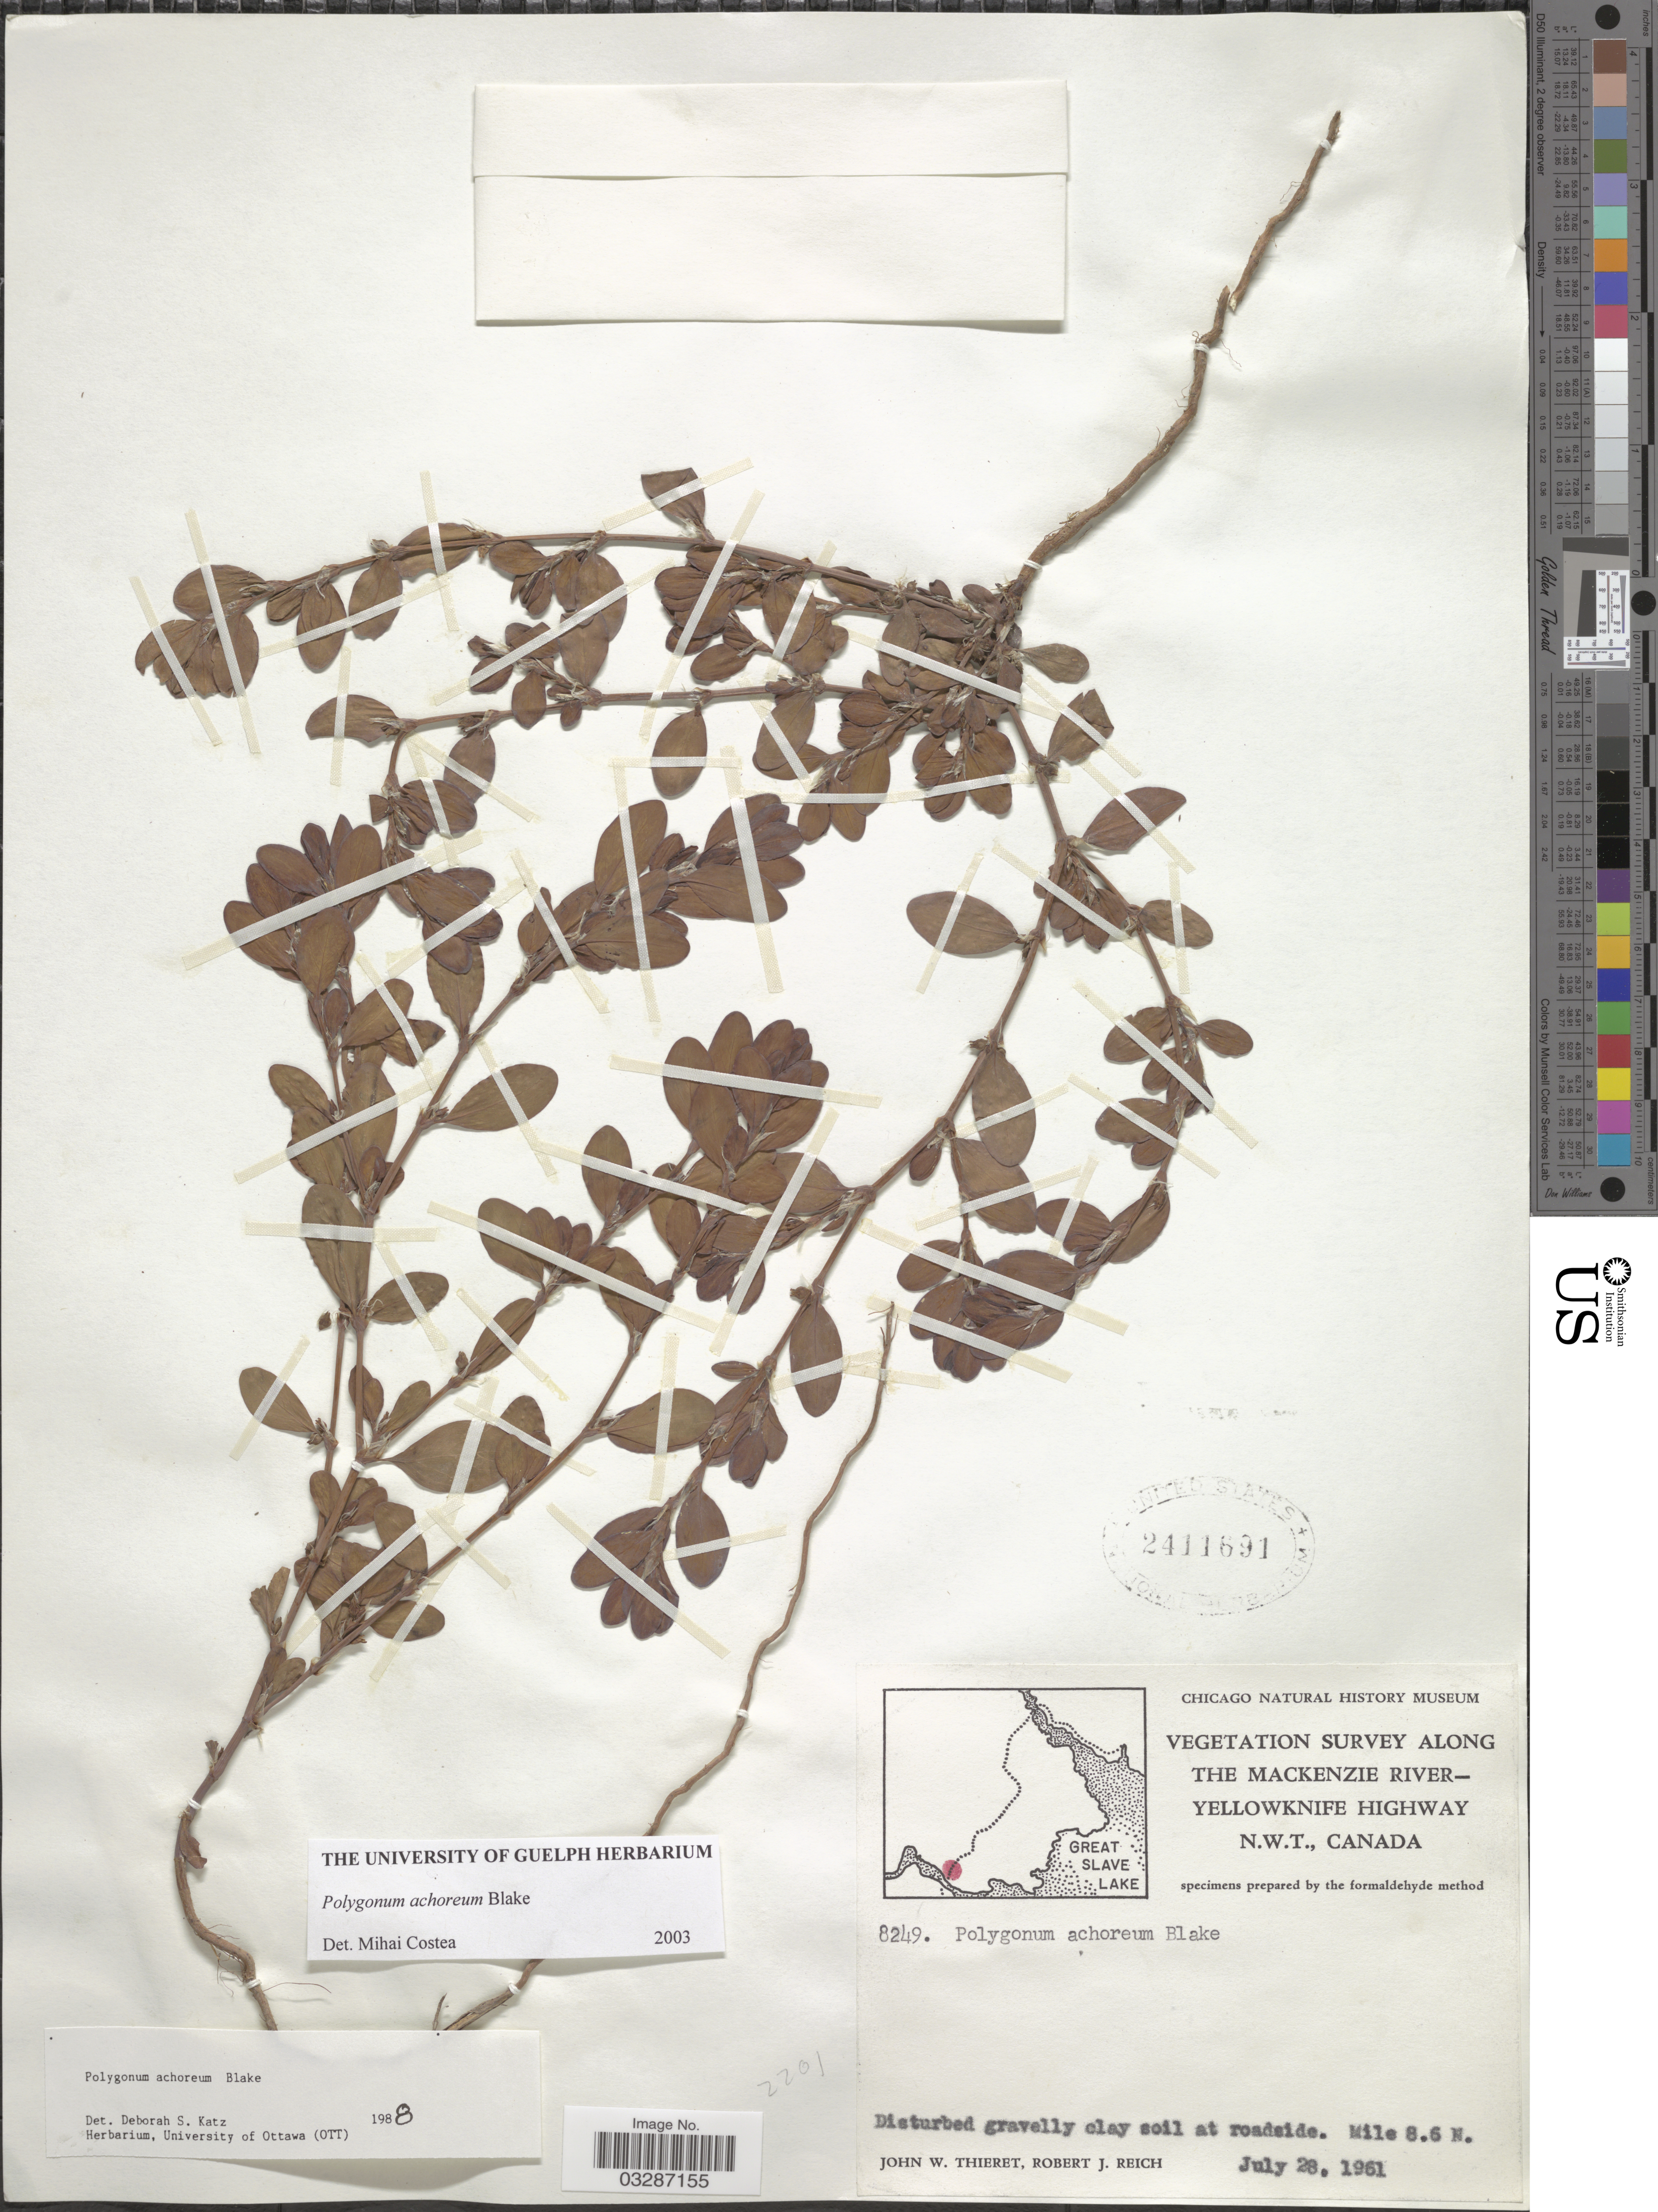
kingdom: Plantae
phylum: Tracheophyta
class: Magnoliopsida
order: Caryophyllales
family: Polygonaceae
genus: Polygonum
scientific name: Polygonum achoreum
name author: S.F. Blake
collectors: J. W. Thieret & R. Reich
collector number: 8249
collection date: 1961-07-28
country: Canada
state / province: Northwest Territories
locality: Vegetation Survey along the Mackenzie River-Yellowknife Highway. Mile 8.6 N.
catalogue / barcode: US 2411691